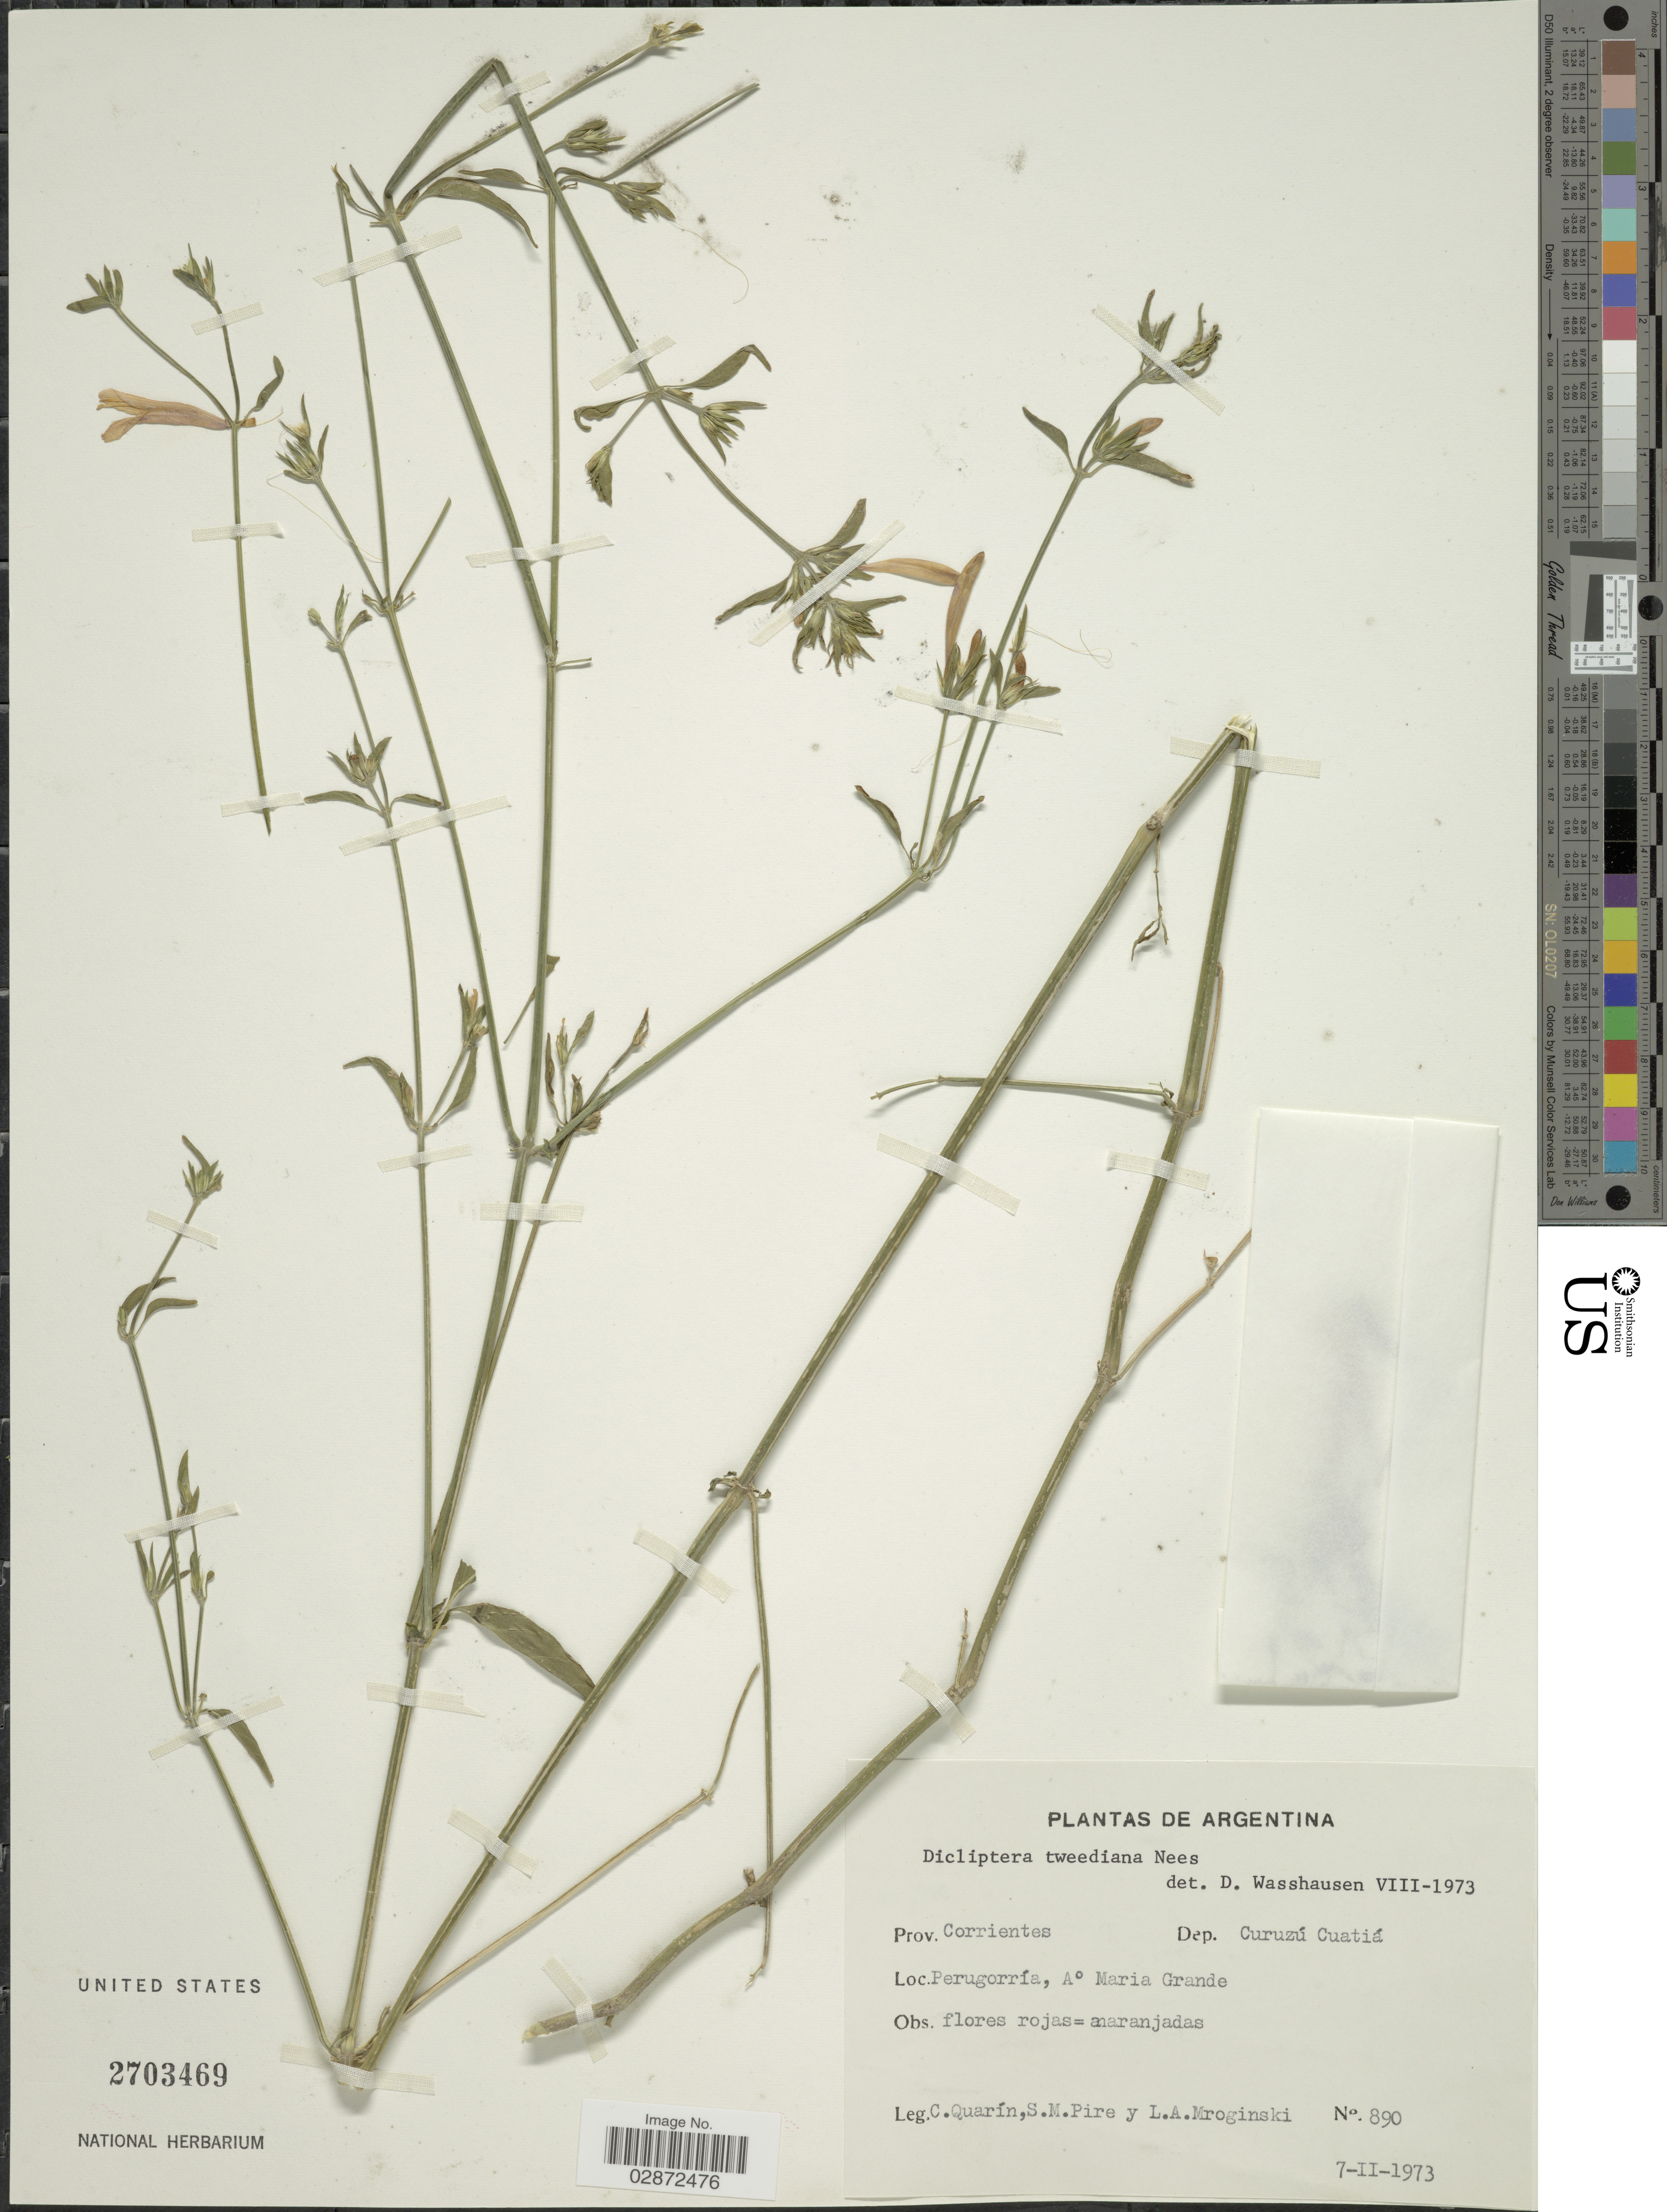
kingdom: Plantae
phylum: Tracheophyta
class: Magnoliopsida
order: Lamiales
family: Acanthaceae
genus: Dicliptera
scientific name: Dicliptera squarrosa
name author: Nees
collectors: C. Quarín, S. Pire & L. Mroginski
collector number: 890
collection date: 1973-02-07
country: Argentina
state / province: Corrientes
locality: Prov. Corrientes. Dep. Curuzú Cuatiá. Perugorría, A° Maria Grande.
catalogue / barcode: US 2703469